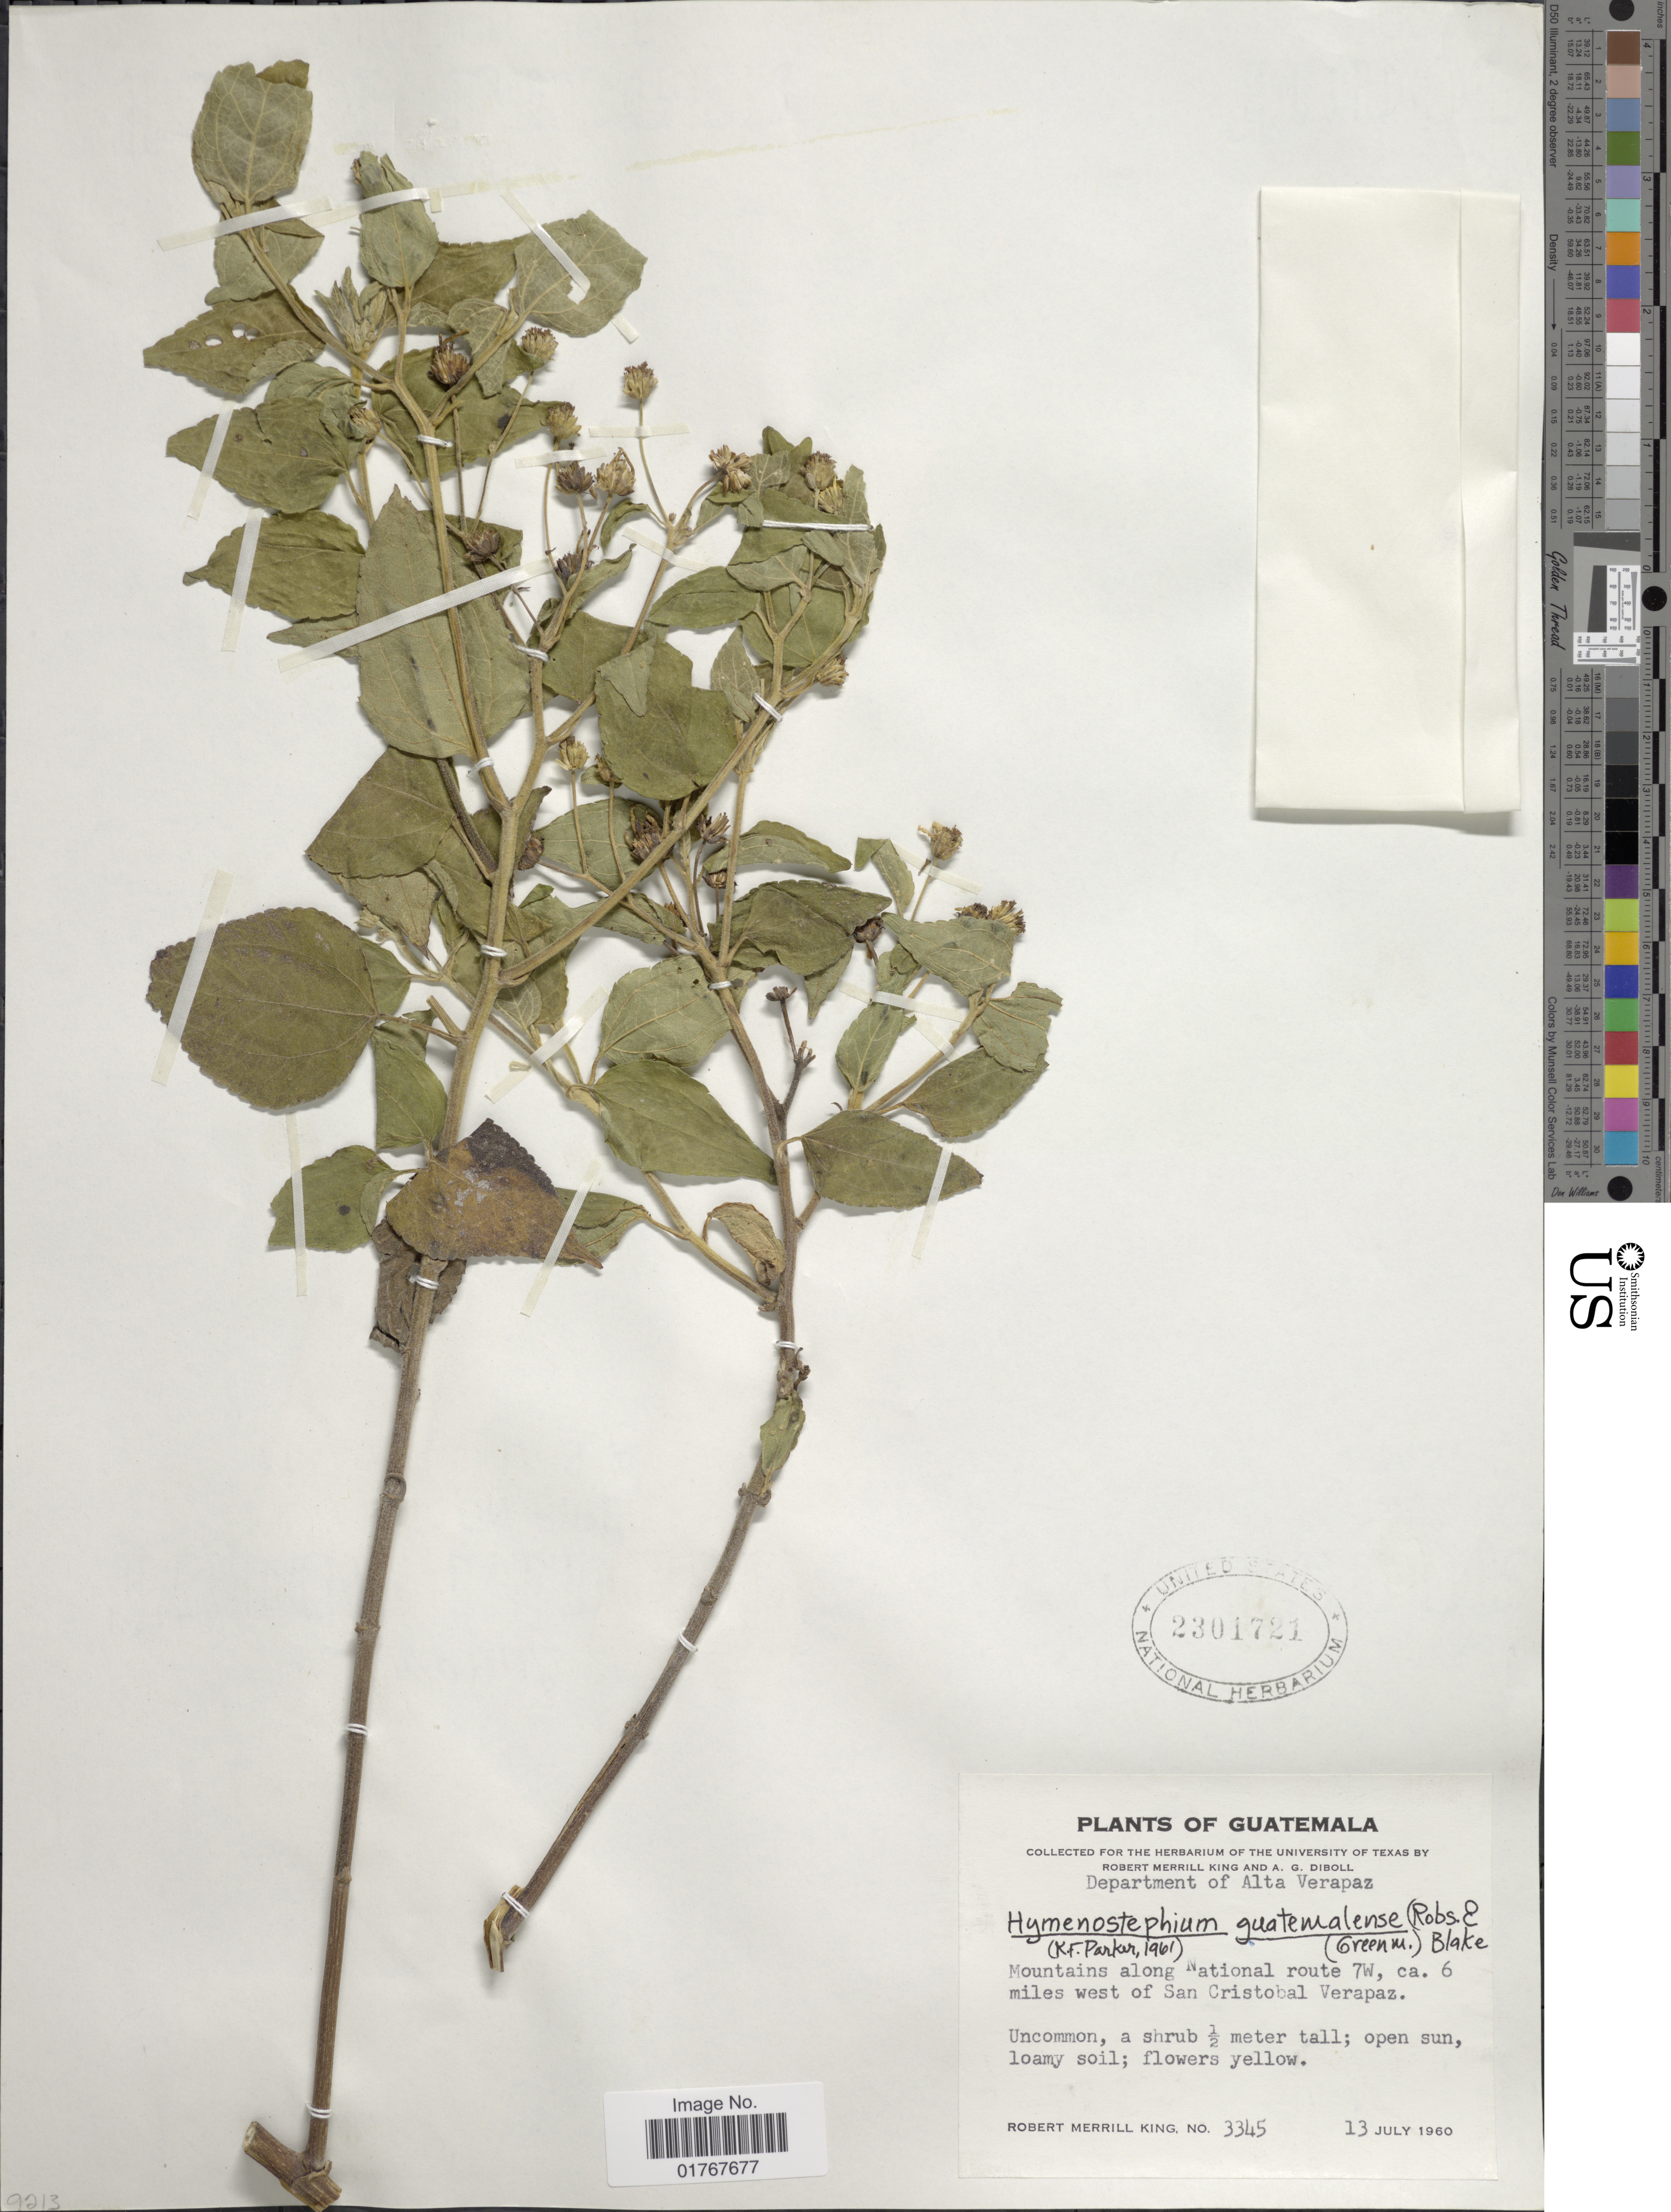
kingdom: Plantae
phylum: Tracheophyta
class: Magnoliopsida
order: Asterales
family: Asteraceae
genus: Viguiera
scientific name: Viguiera cordata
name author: (Hook. & Arn.) D'Arcy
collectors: R. M. King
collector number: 3345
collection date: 1960-07-13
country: Guatemala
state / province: Alta Verapaz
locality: Department of Alta Verapaz, Mountains along National route 7W, ca. 6 miles west of San Cristobal Verapaz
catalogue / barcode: US 2301721